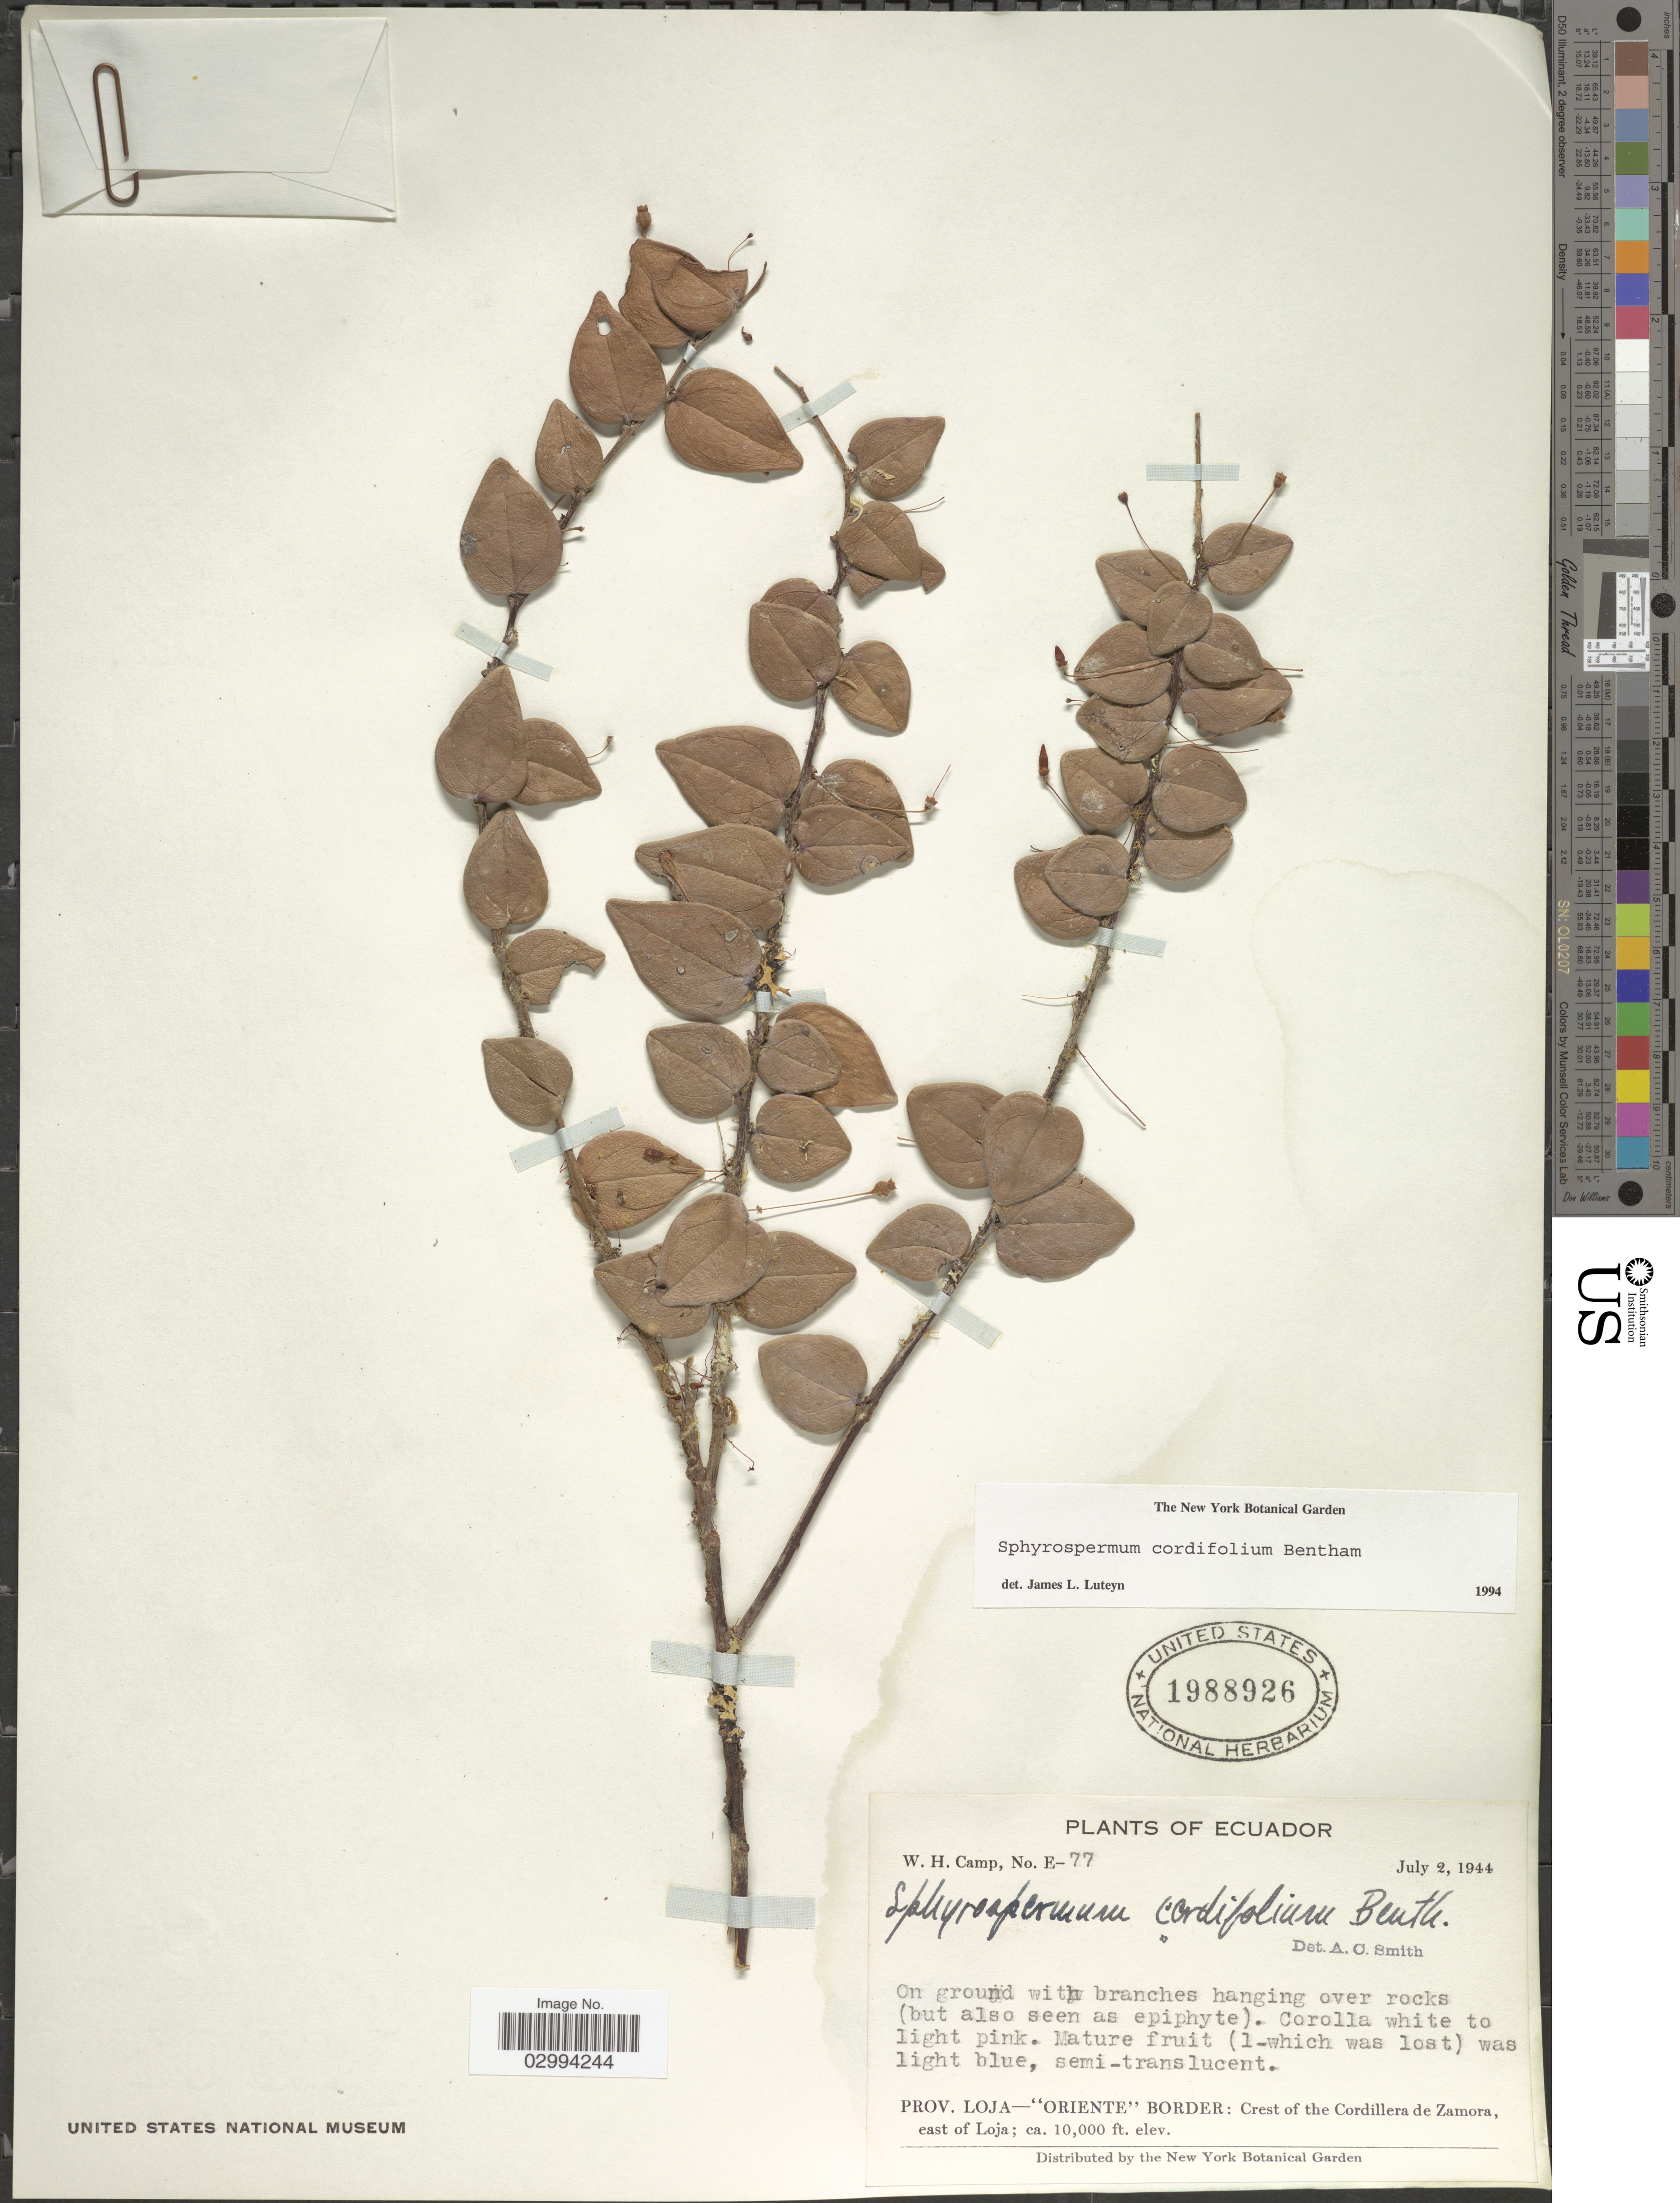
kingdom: Plantae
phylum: Tracheophyta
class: Magnoliopsida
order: Ericales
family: Ericaceae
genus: Sphyrospermum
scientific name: Sphyrospermum cordifolium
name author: Benth.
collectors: W. H. Camp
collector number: E-77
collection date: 1944-07-02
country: Ecuador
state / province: Loja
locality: Prov. Loja - "Oriente" border: Crest of the Cordillera de Zamora, east of Loja.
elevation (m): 3048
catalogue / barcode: US 1988926